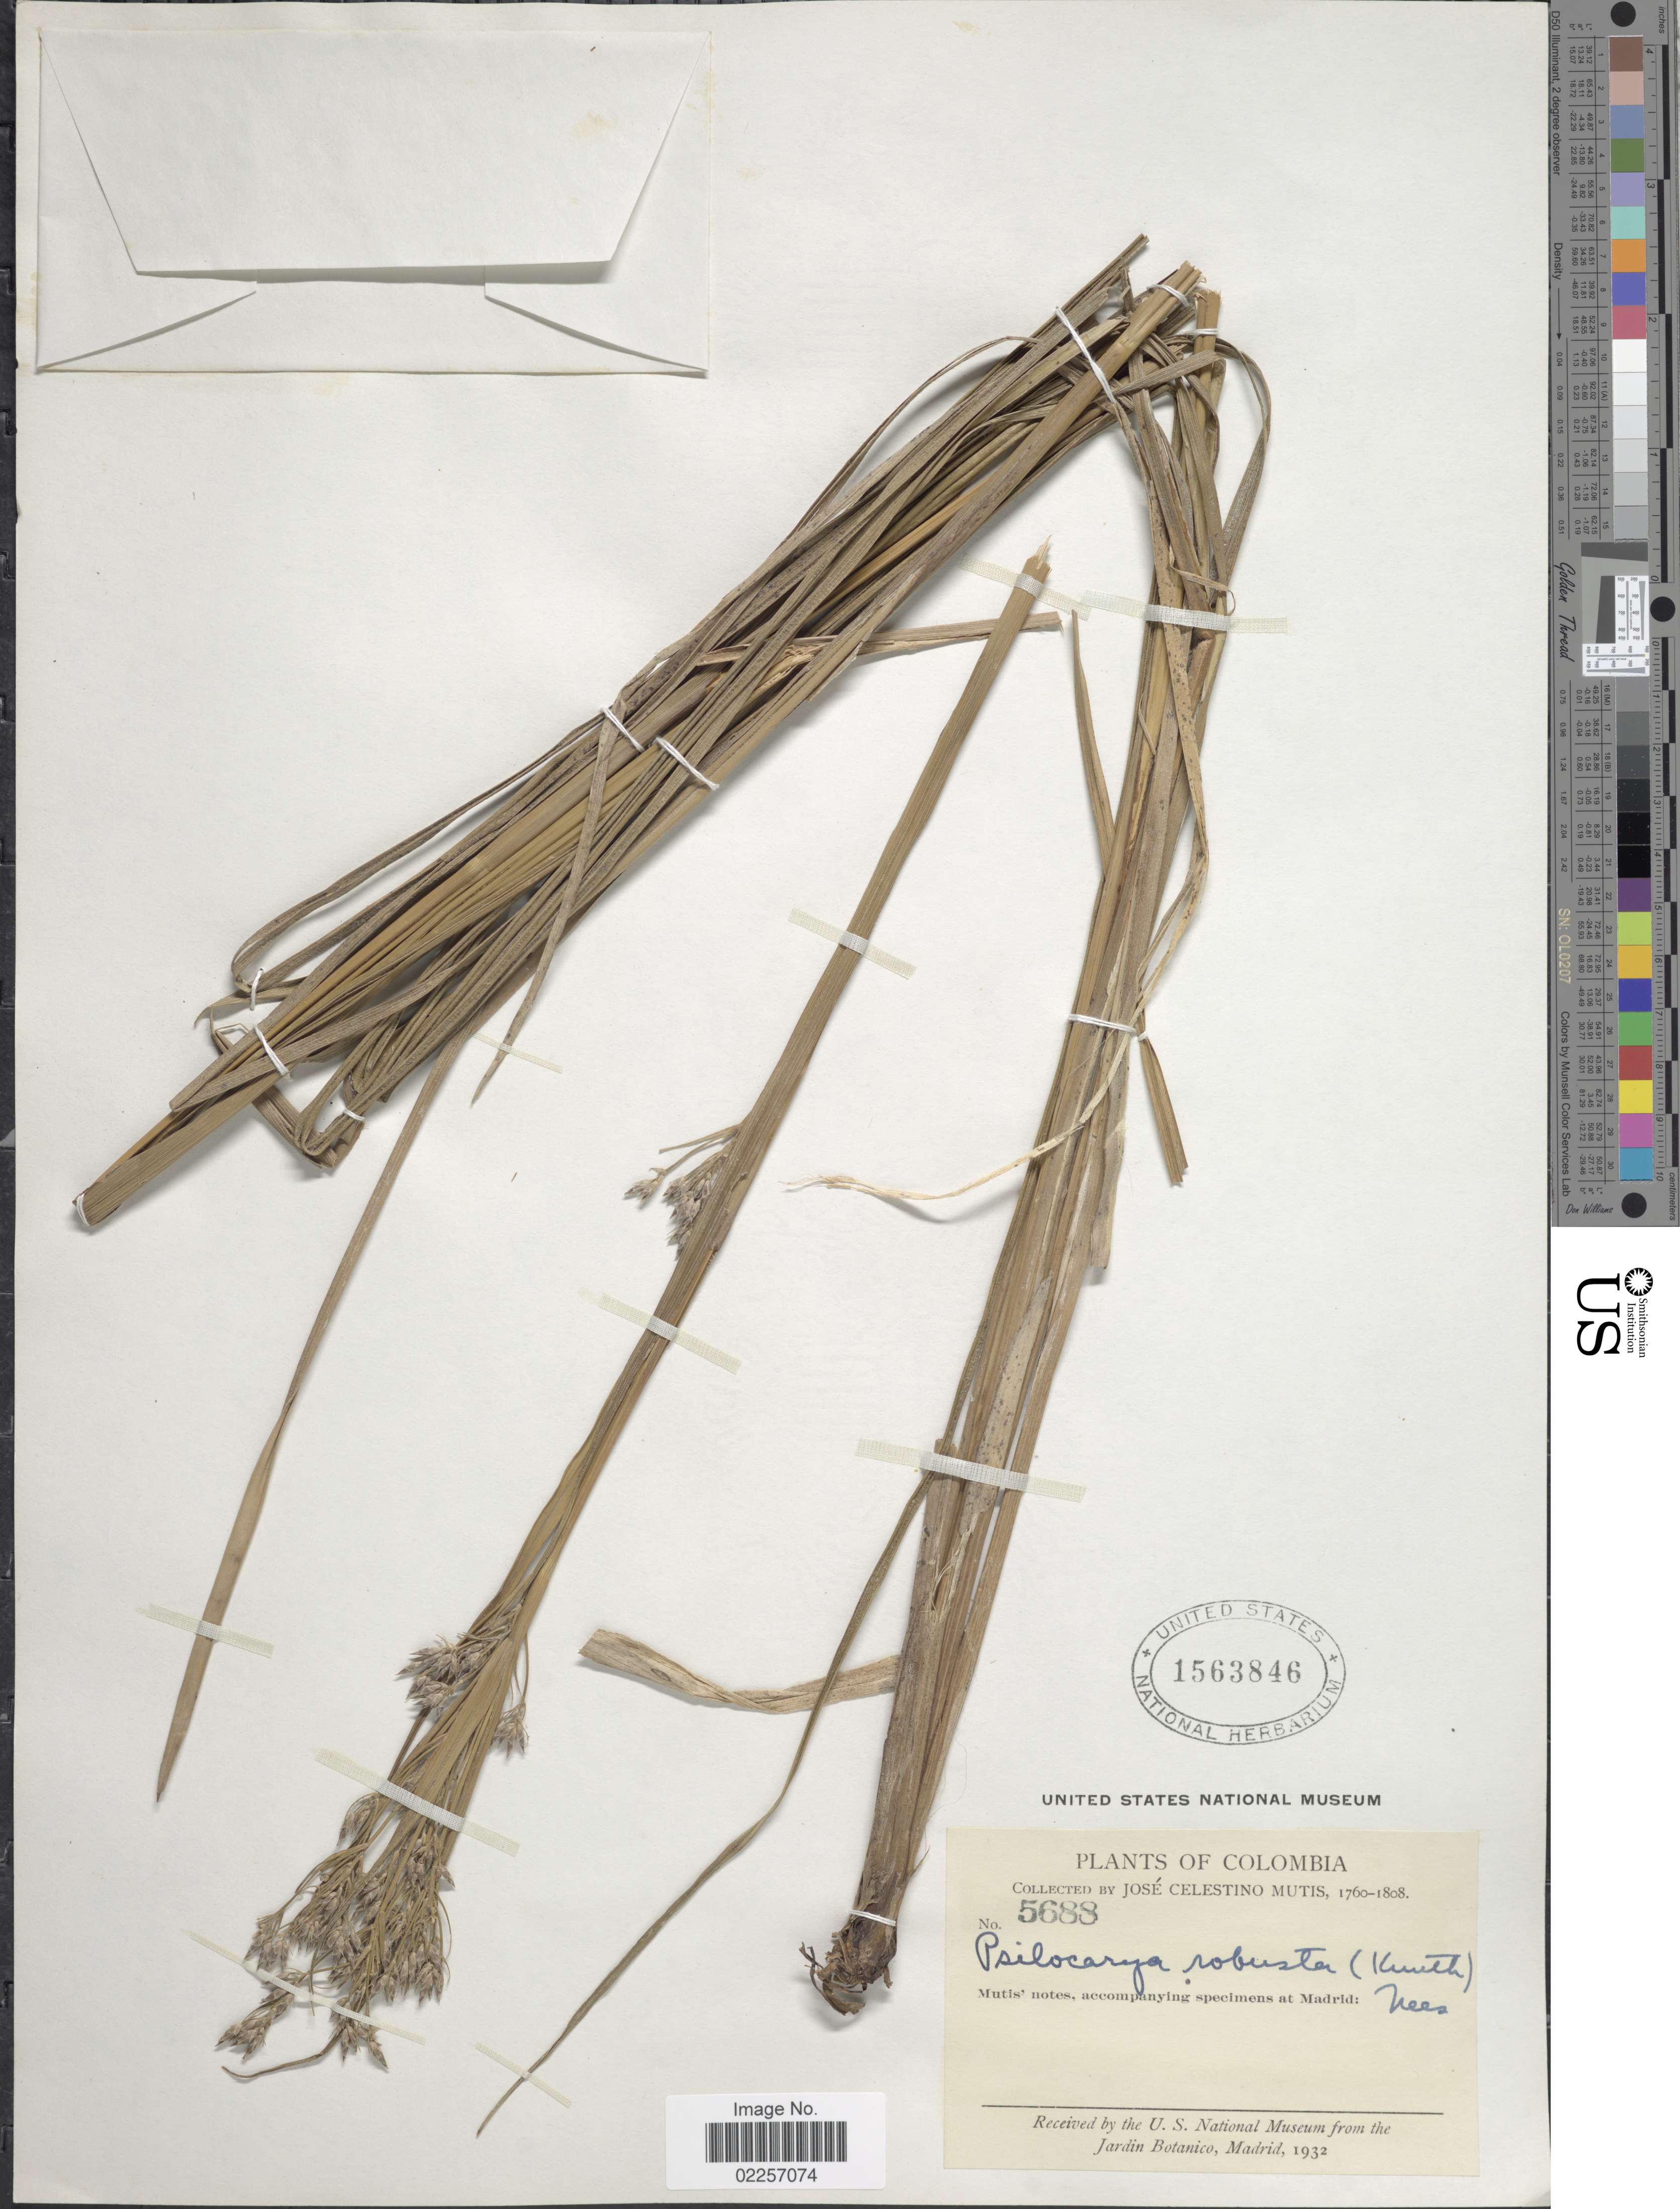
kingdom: Plantae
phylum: Tracheophyta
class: Liliopsida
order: Poales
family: Cyperaceae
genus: Rhynchospora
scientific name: Rhynchospora robusta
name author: (Kunth) Boeckeler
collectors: J. C. B. Mutis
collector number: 5688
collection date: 1760/1808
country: Colombia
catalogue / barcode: US 1563846